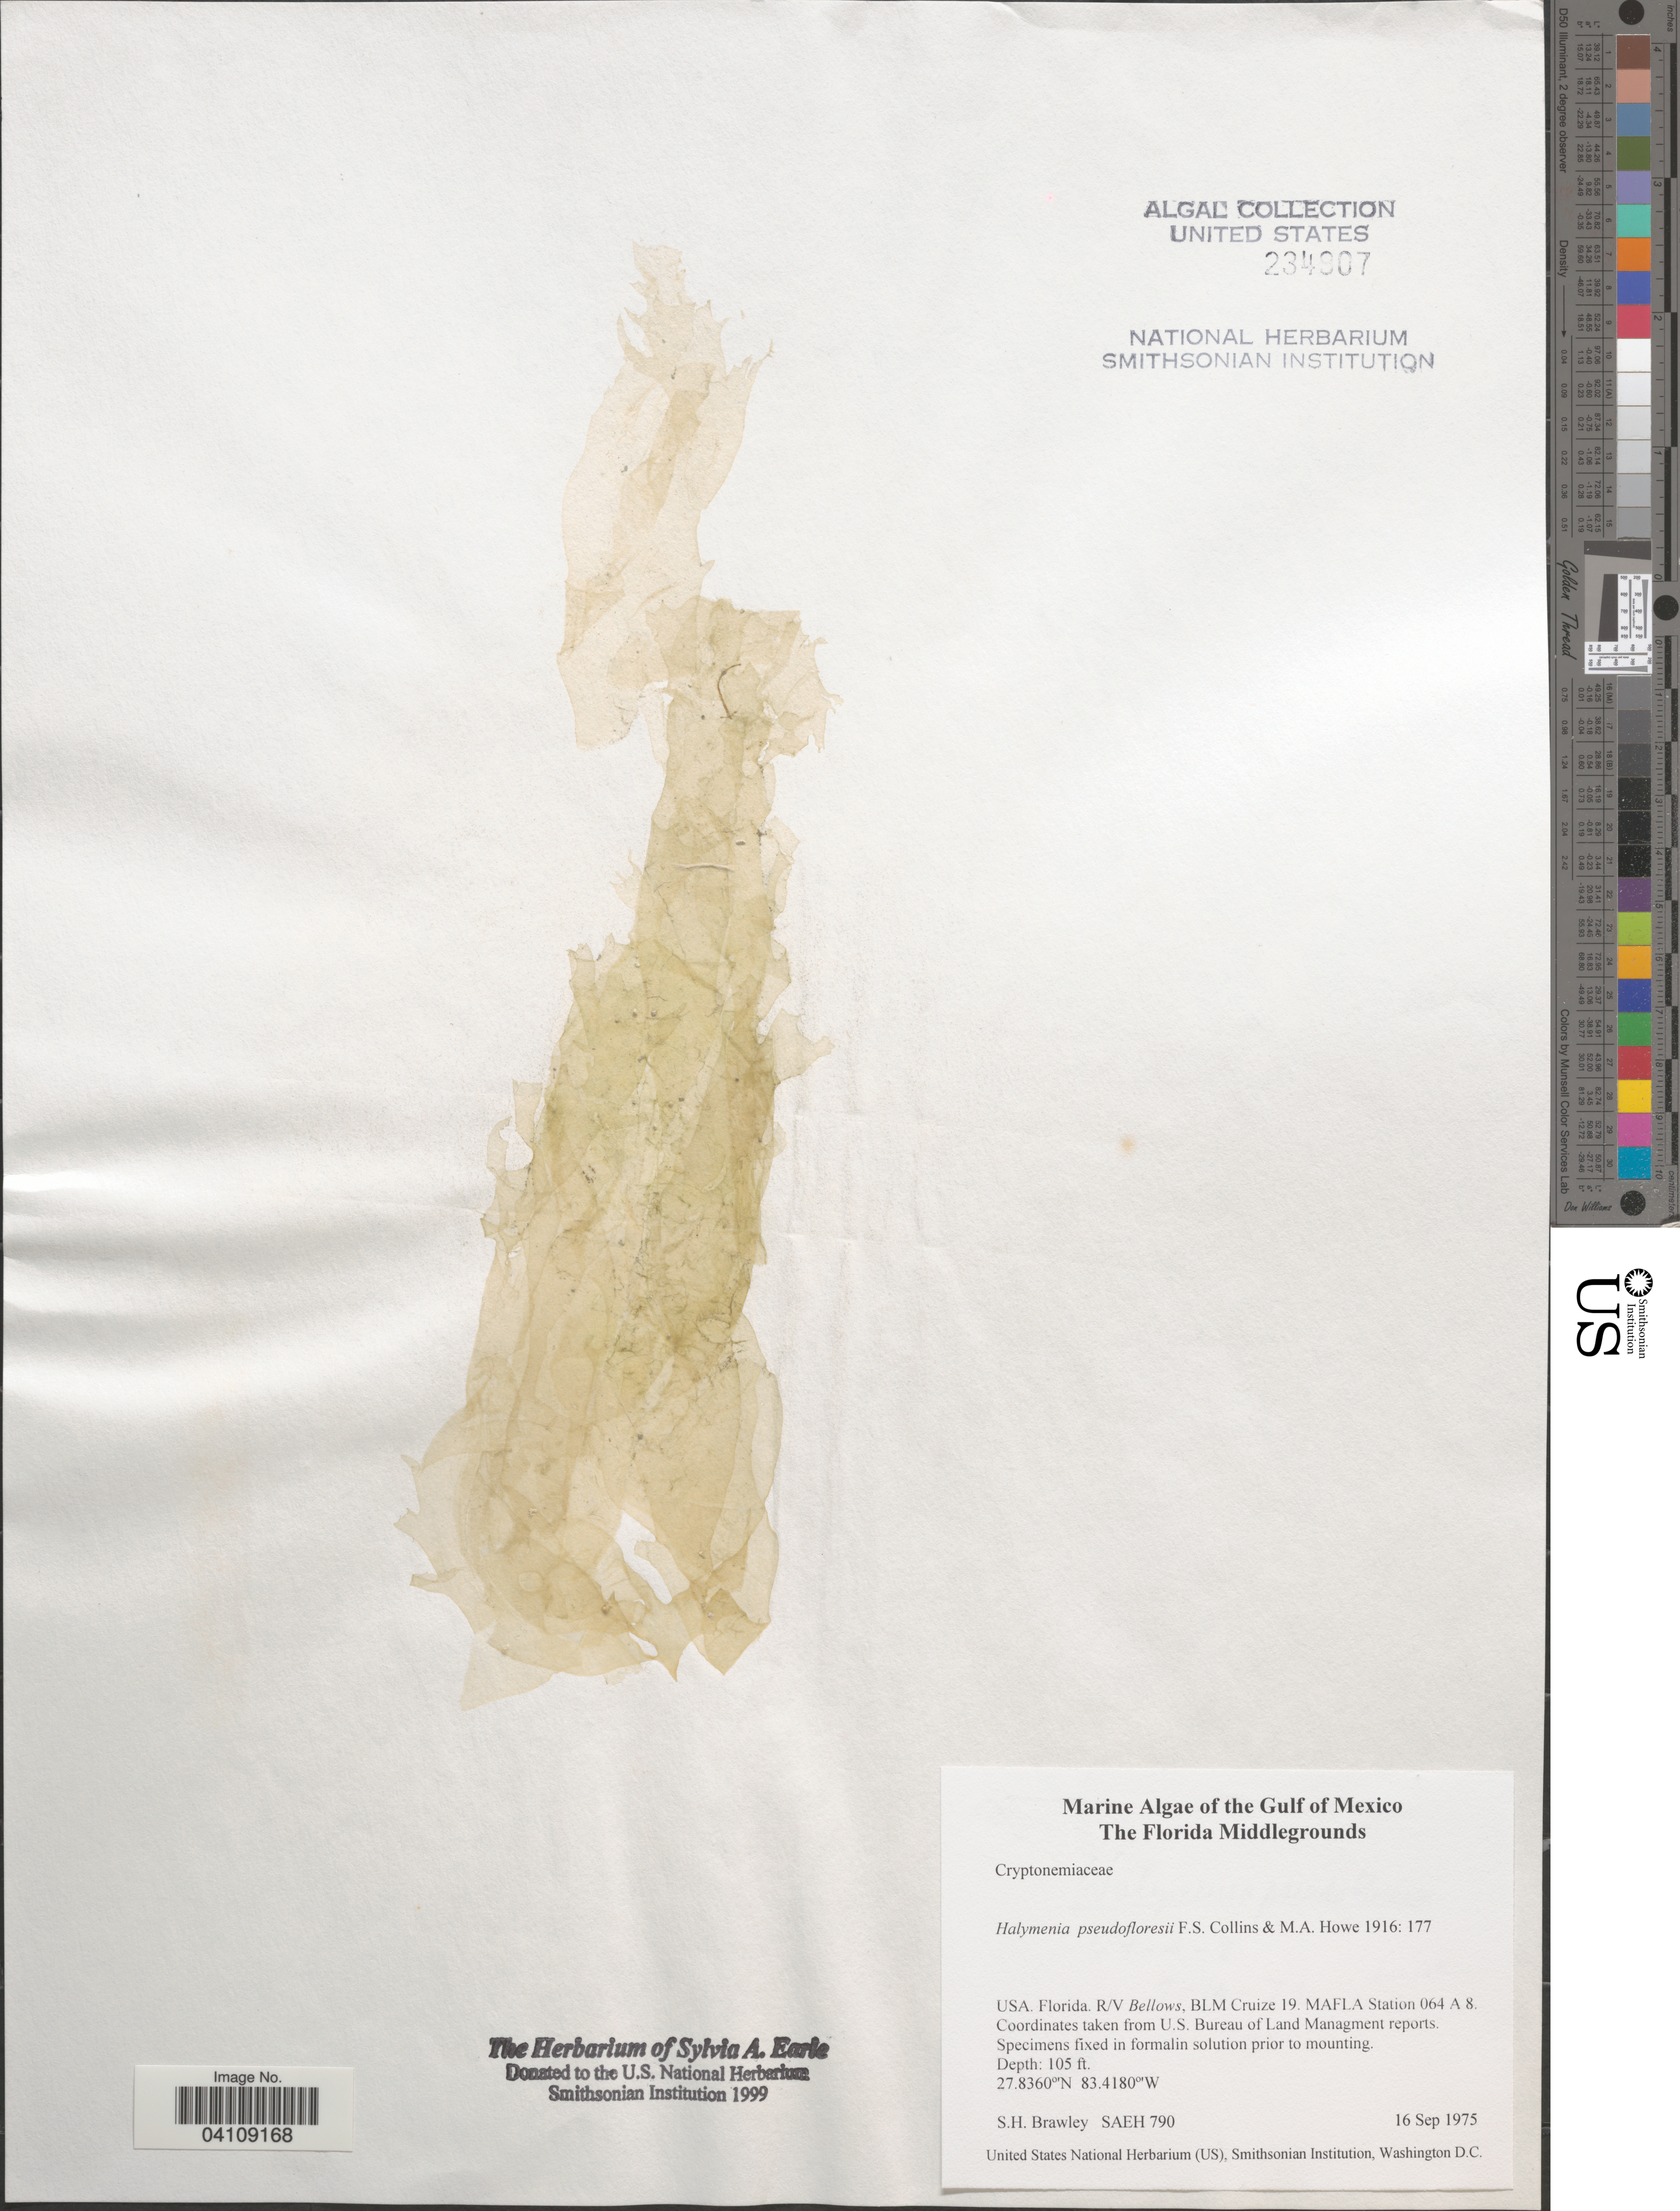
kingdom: Plantae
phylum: Rhodophyta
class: Florideophyceae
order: Halymeniales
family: Halymeniaceae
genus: Halymenia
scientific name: Halymenia pseudofloresia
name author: Collins & M. Howe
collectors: S. Brawley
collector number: SAEH 790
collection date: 1975-09-16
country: United States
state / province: Florida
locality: Gulf of Mexico. The Florida Middlegrounds. Florida. R/V Bellows. BLM Cruize 19. MAFLA Station 064 A 8.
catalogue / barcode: US 234907